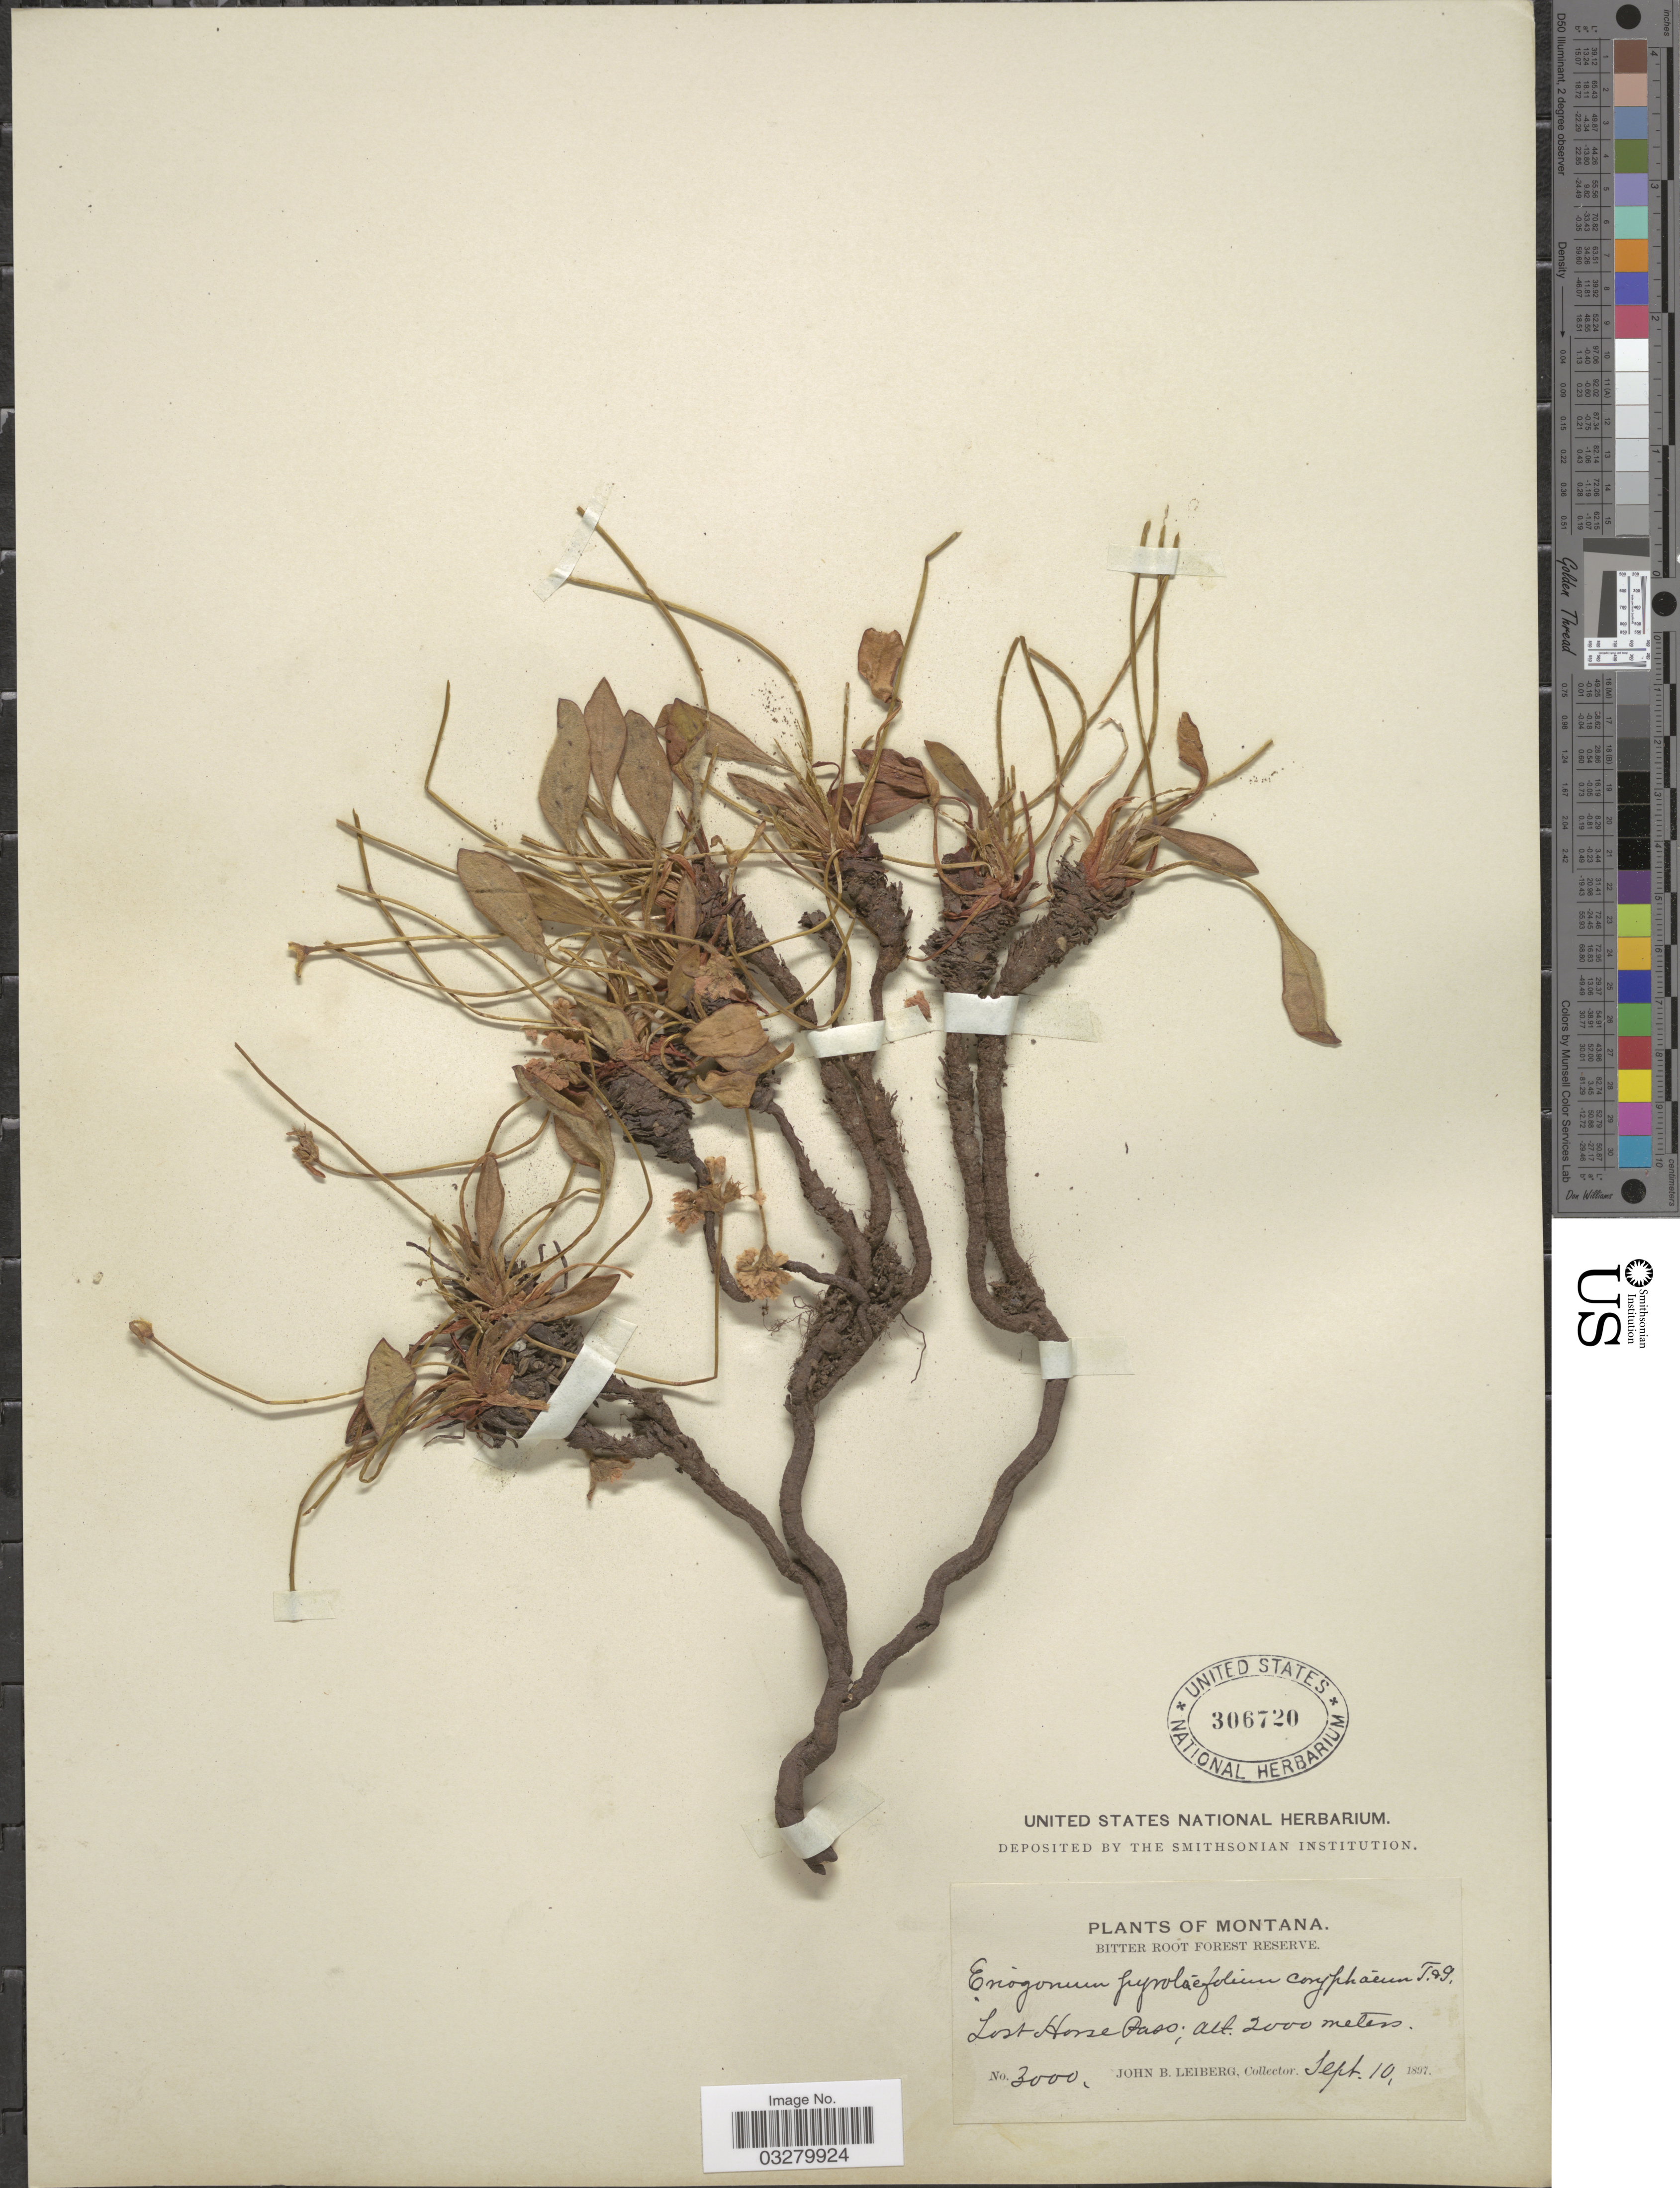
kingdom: Plantae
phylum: Tracheophyta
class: Magnoliopsida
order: Caryophyllales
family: Polygonaceae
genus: Eriogonum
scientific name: Eriogonum pyrolifolium var. coryphaeum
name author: Torr. & A. Gray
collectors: J. B. Leiberg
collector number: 3000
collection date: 1897-09-10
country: United States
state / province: Montana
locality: Bitter Root Forest Reserve. Lost Horse Paso.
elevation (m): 2000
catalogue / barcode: US 306720